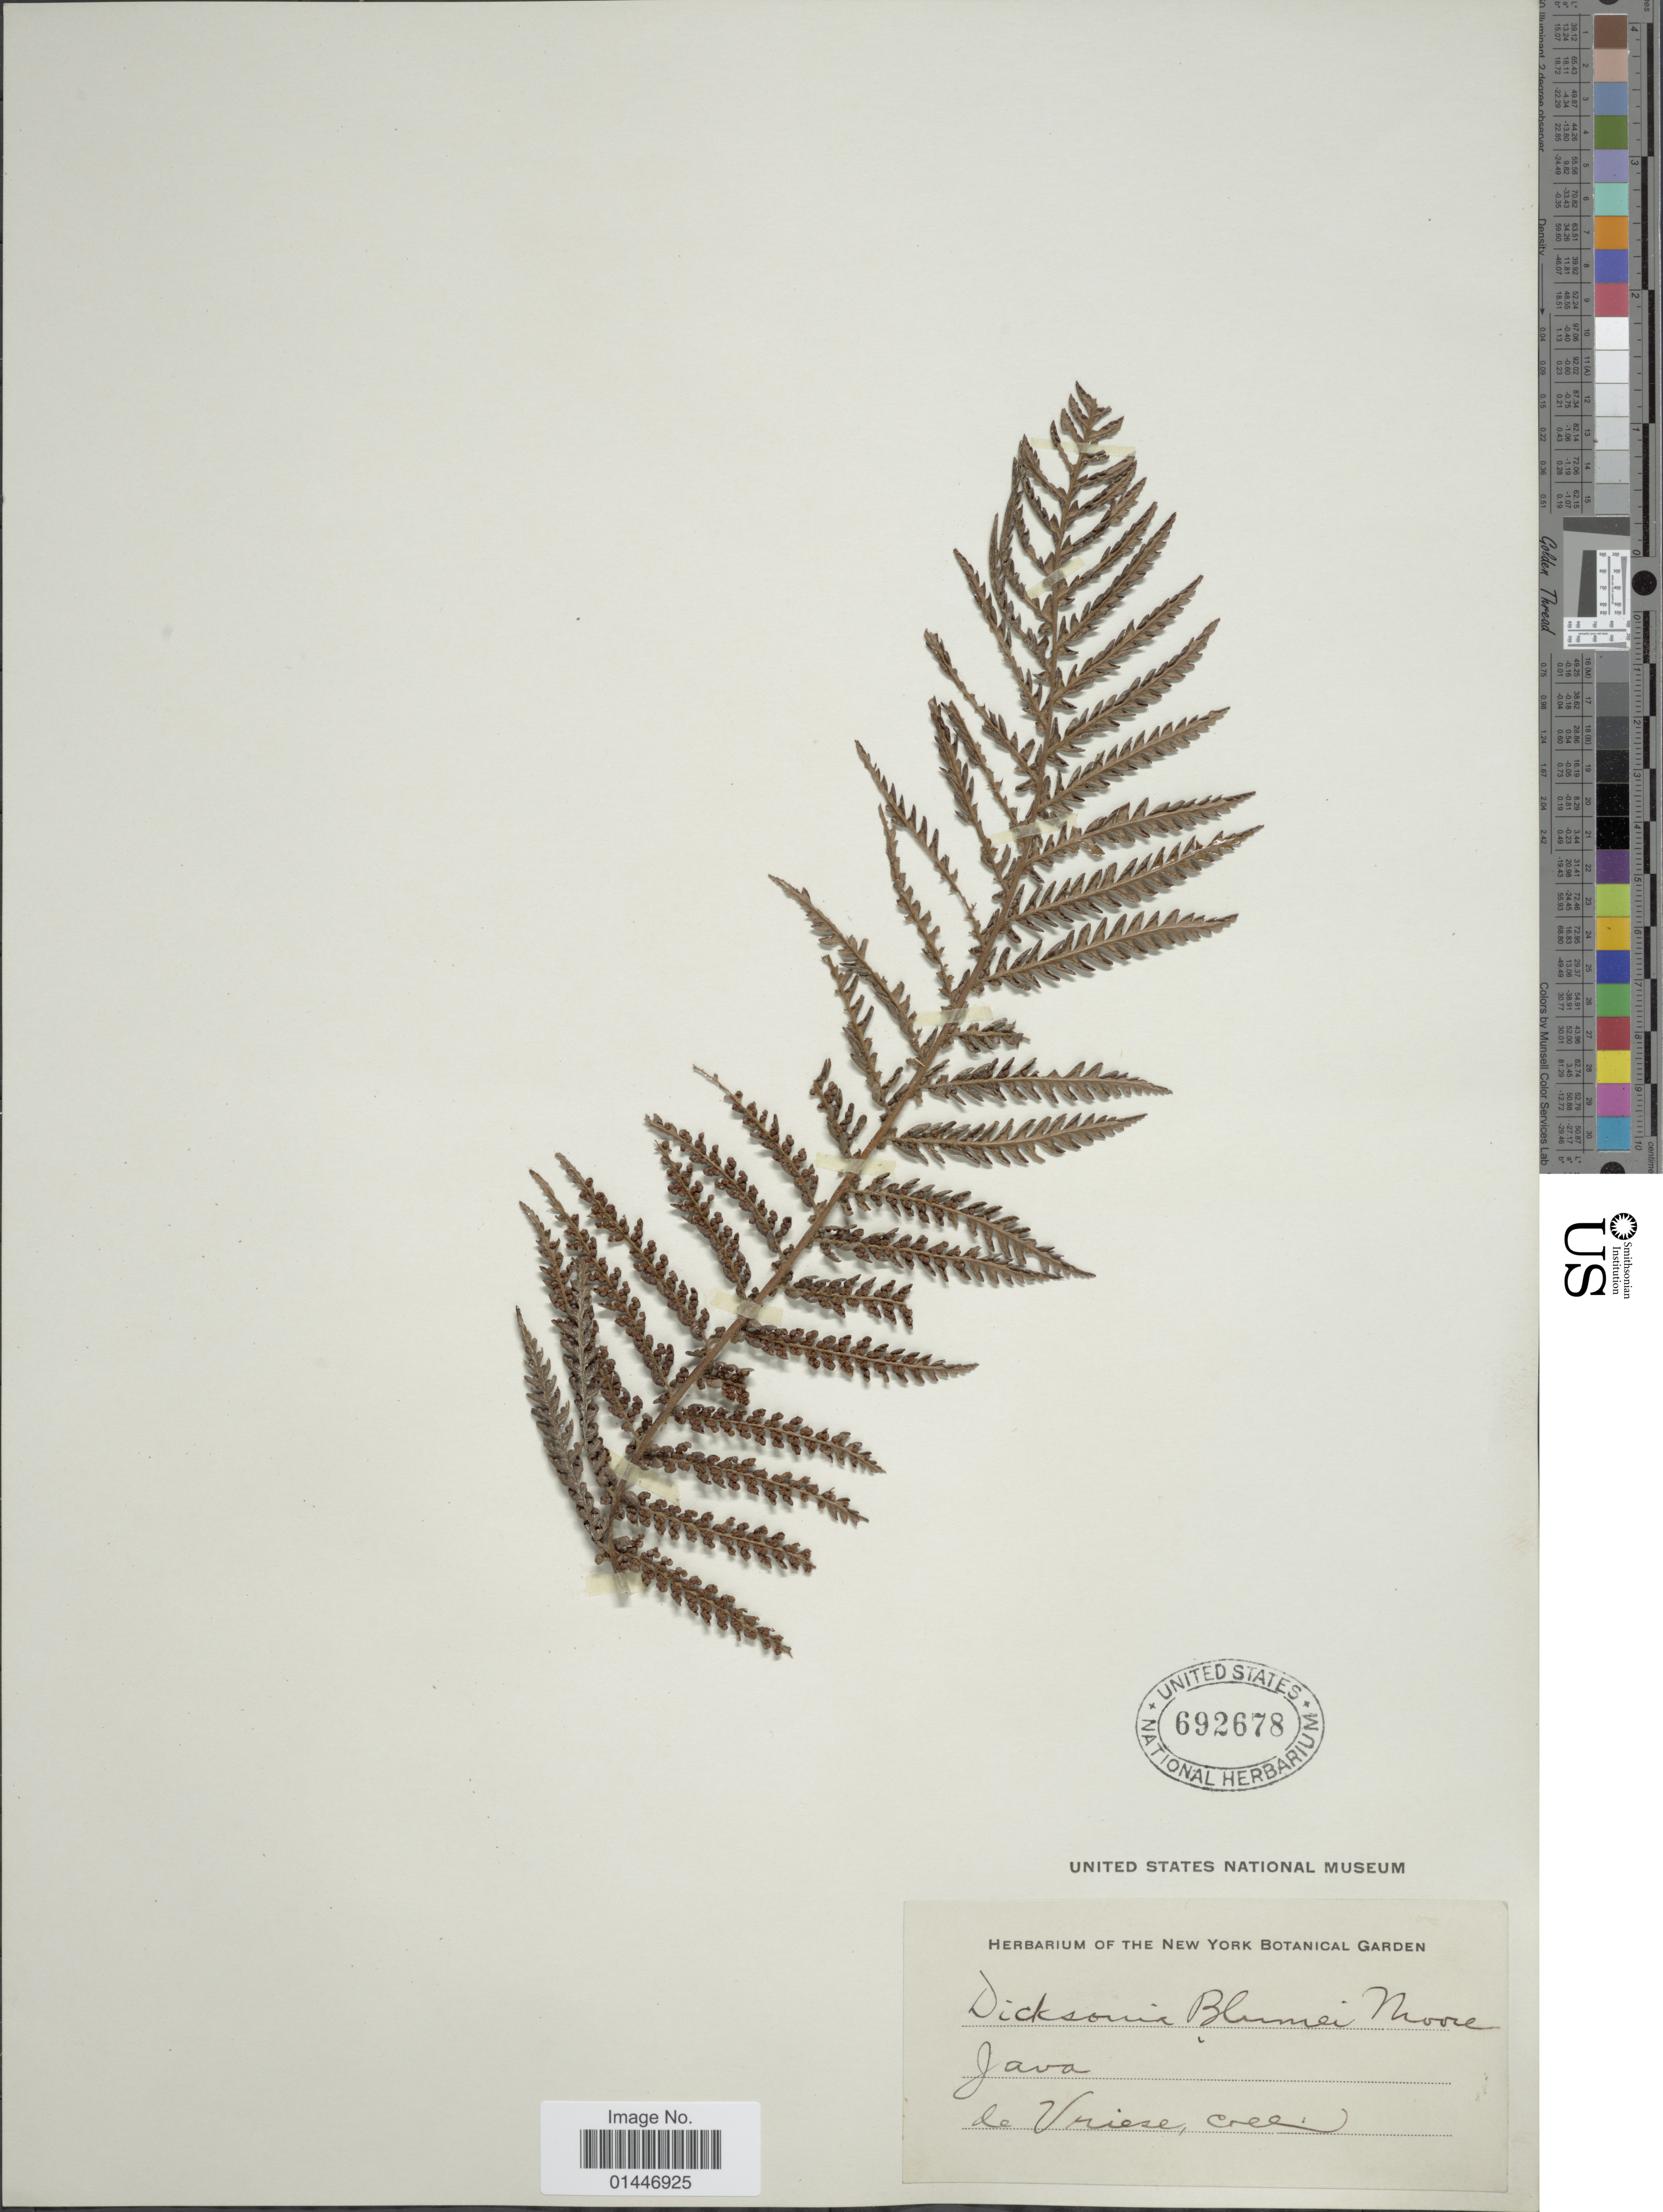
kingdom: Plantae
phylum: Tracheophyta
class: Polypodiopsida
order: Cyatheales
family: Dicksoniaceae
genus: Dicksonia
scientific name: Dicksonia mollis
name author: Holttum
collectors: W. H. de Vriese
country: Indonesia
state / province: Java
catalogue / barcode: US 692678